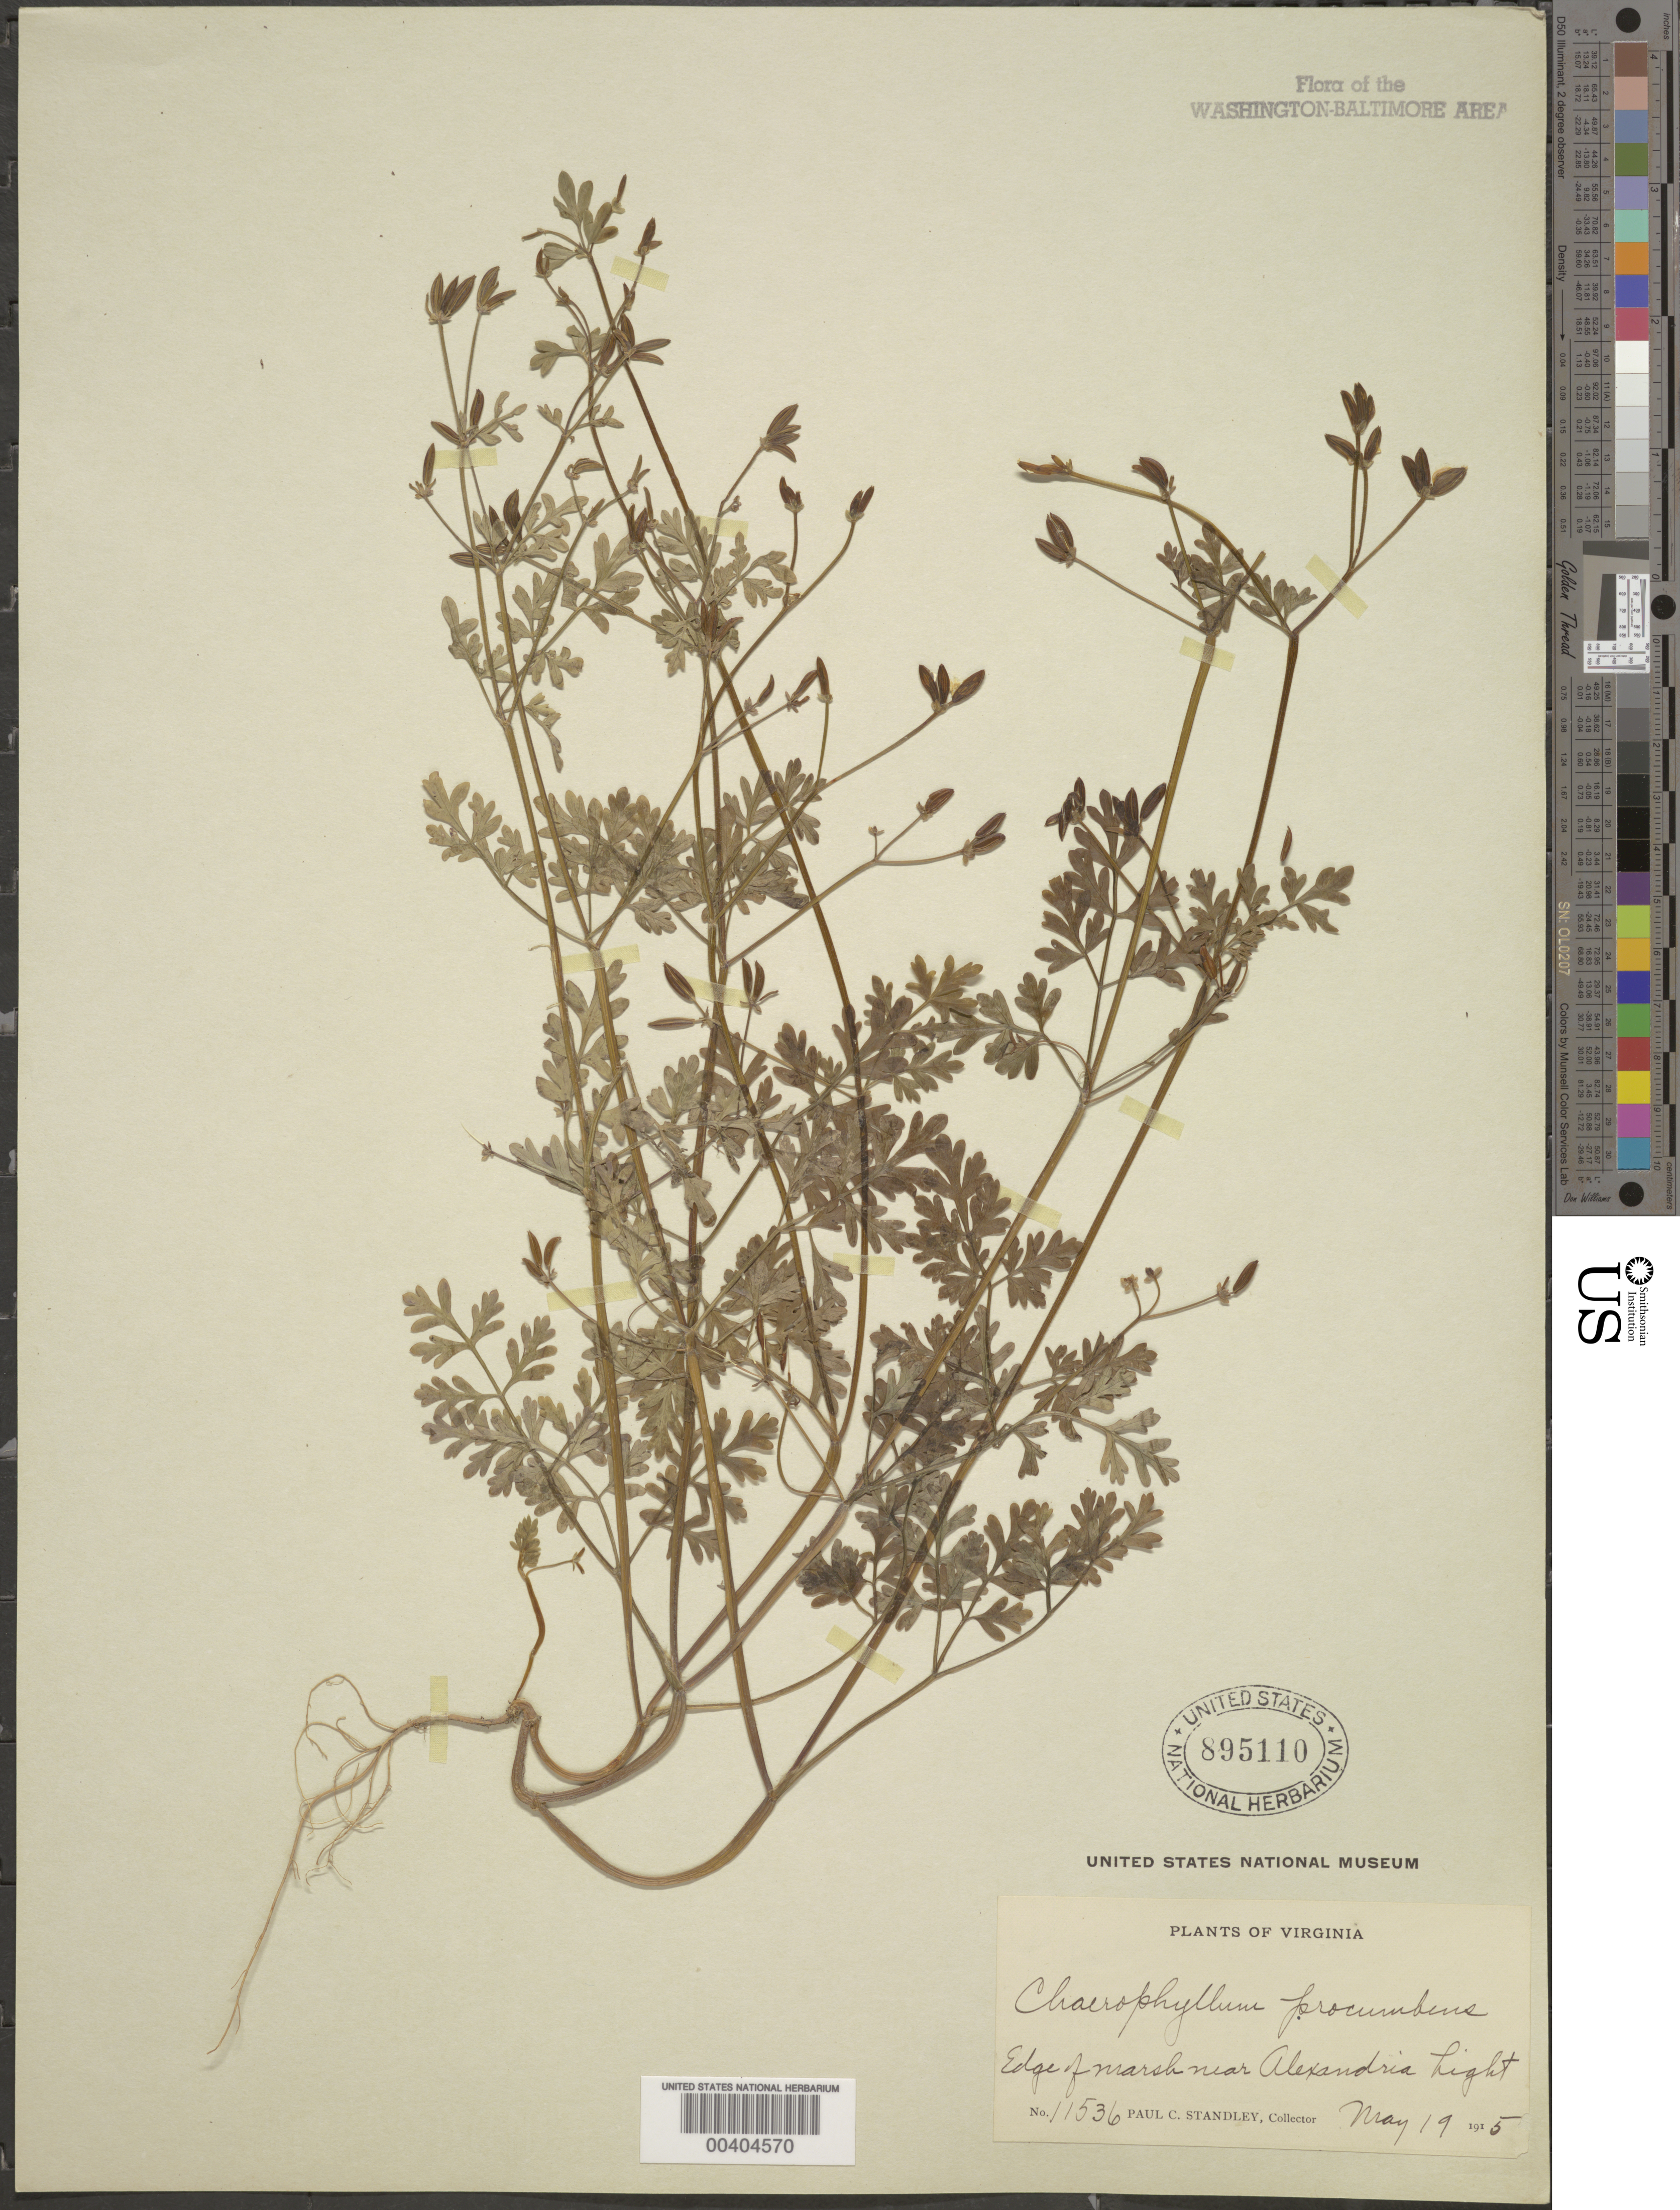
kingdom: Plantae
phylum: Tracheophyta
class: Magnoliopsida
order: Apiales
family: Apiaceae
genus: Chaerophyllum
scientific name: Chaerophyllum procumbens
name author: (L.) Crantz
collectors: P. C. Standley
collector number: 11536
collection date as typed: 19 May 1915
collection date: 1915-05-19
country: United States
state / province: Virginia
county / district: City of Alexandria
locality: Alexandria Light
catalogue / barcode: US 895110